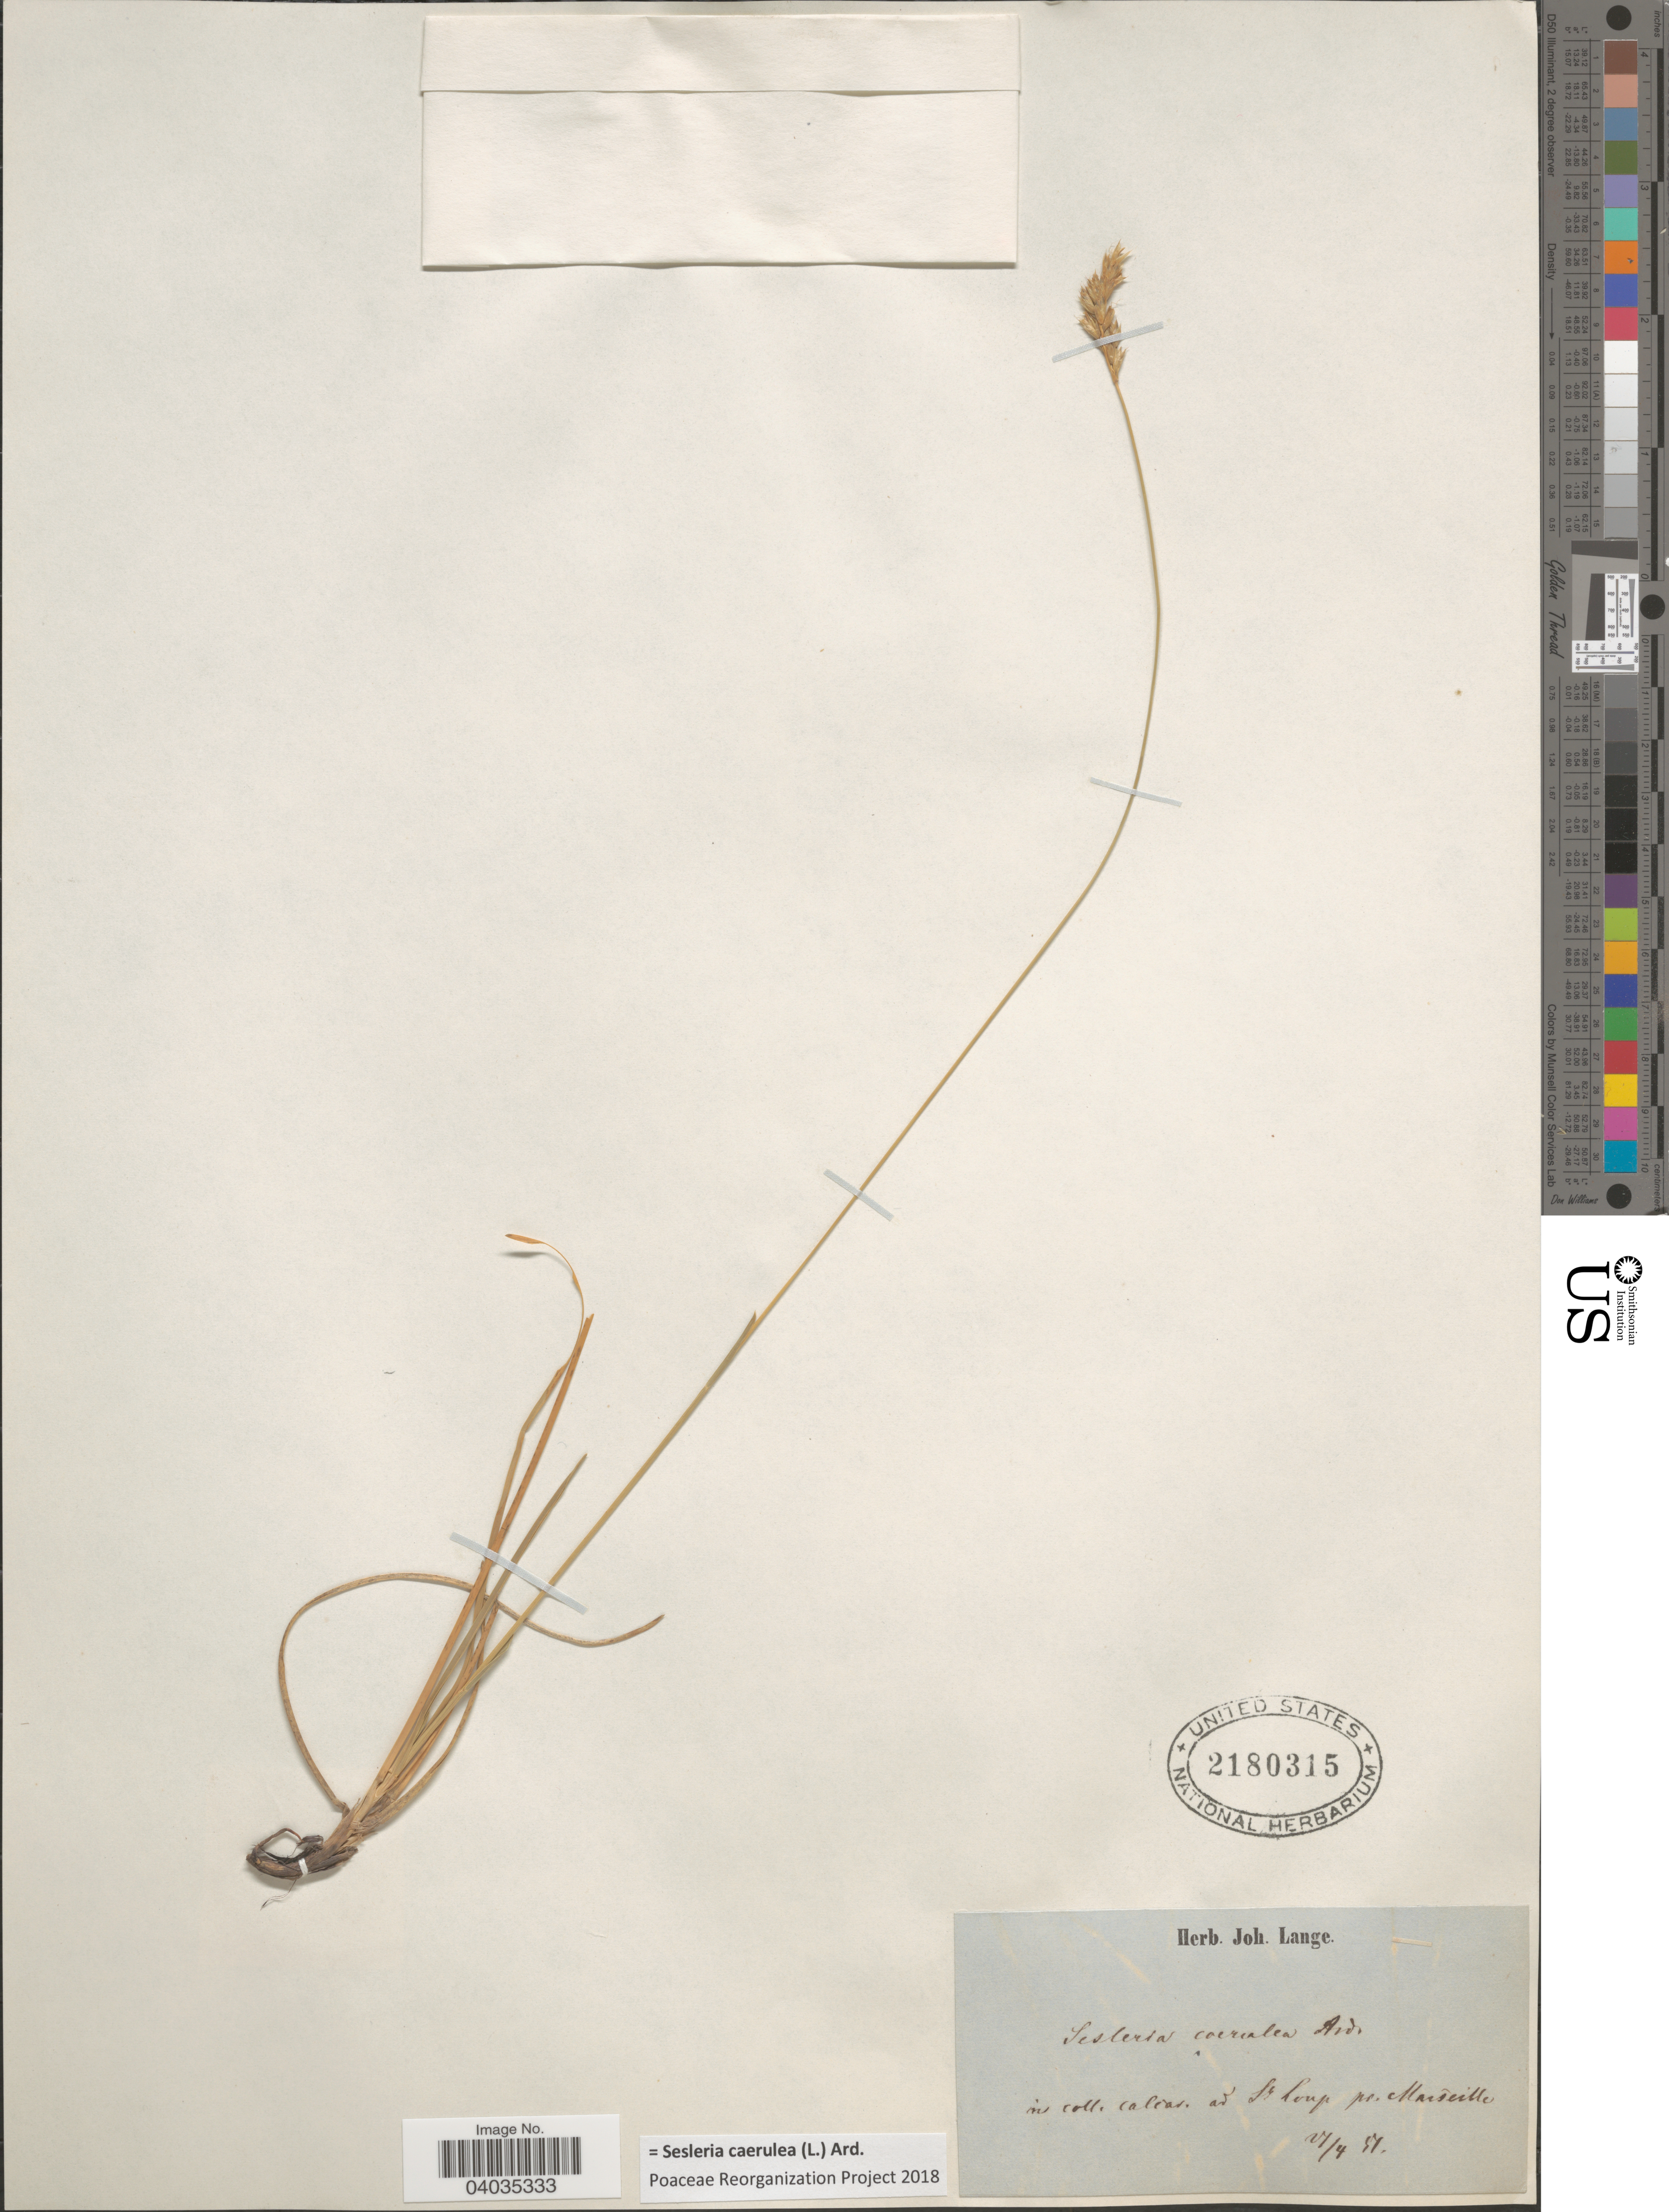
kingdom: Plantae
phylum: Tracheophyta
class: Liliopsida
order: Poales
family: Poaceae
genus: Sesleria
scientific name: Sesleria caerulea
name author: (L.) Ard.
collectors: ex herb. Joh. Lange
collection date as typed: Transcribed d/m/y: 27/4/57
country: France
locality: In coll. calcar. ad St Loup pr. Marseille.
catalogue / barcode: US 2180315